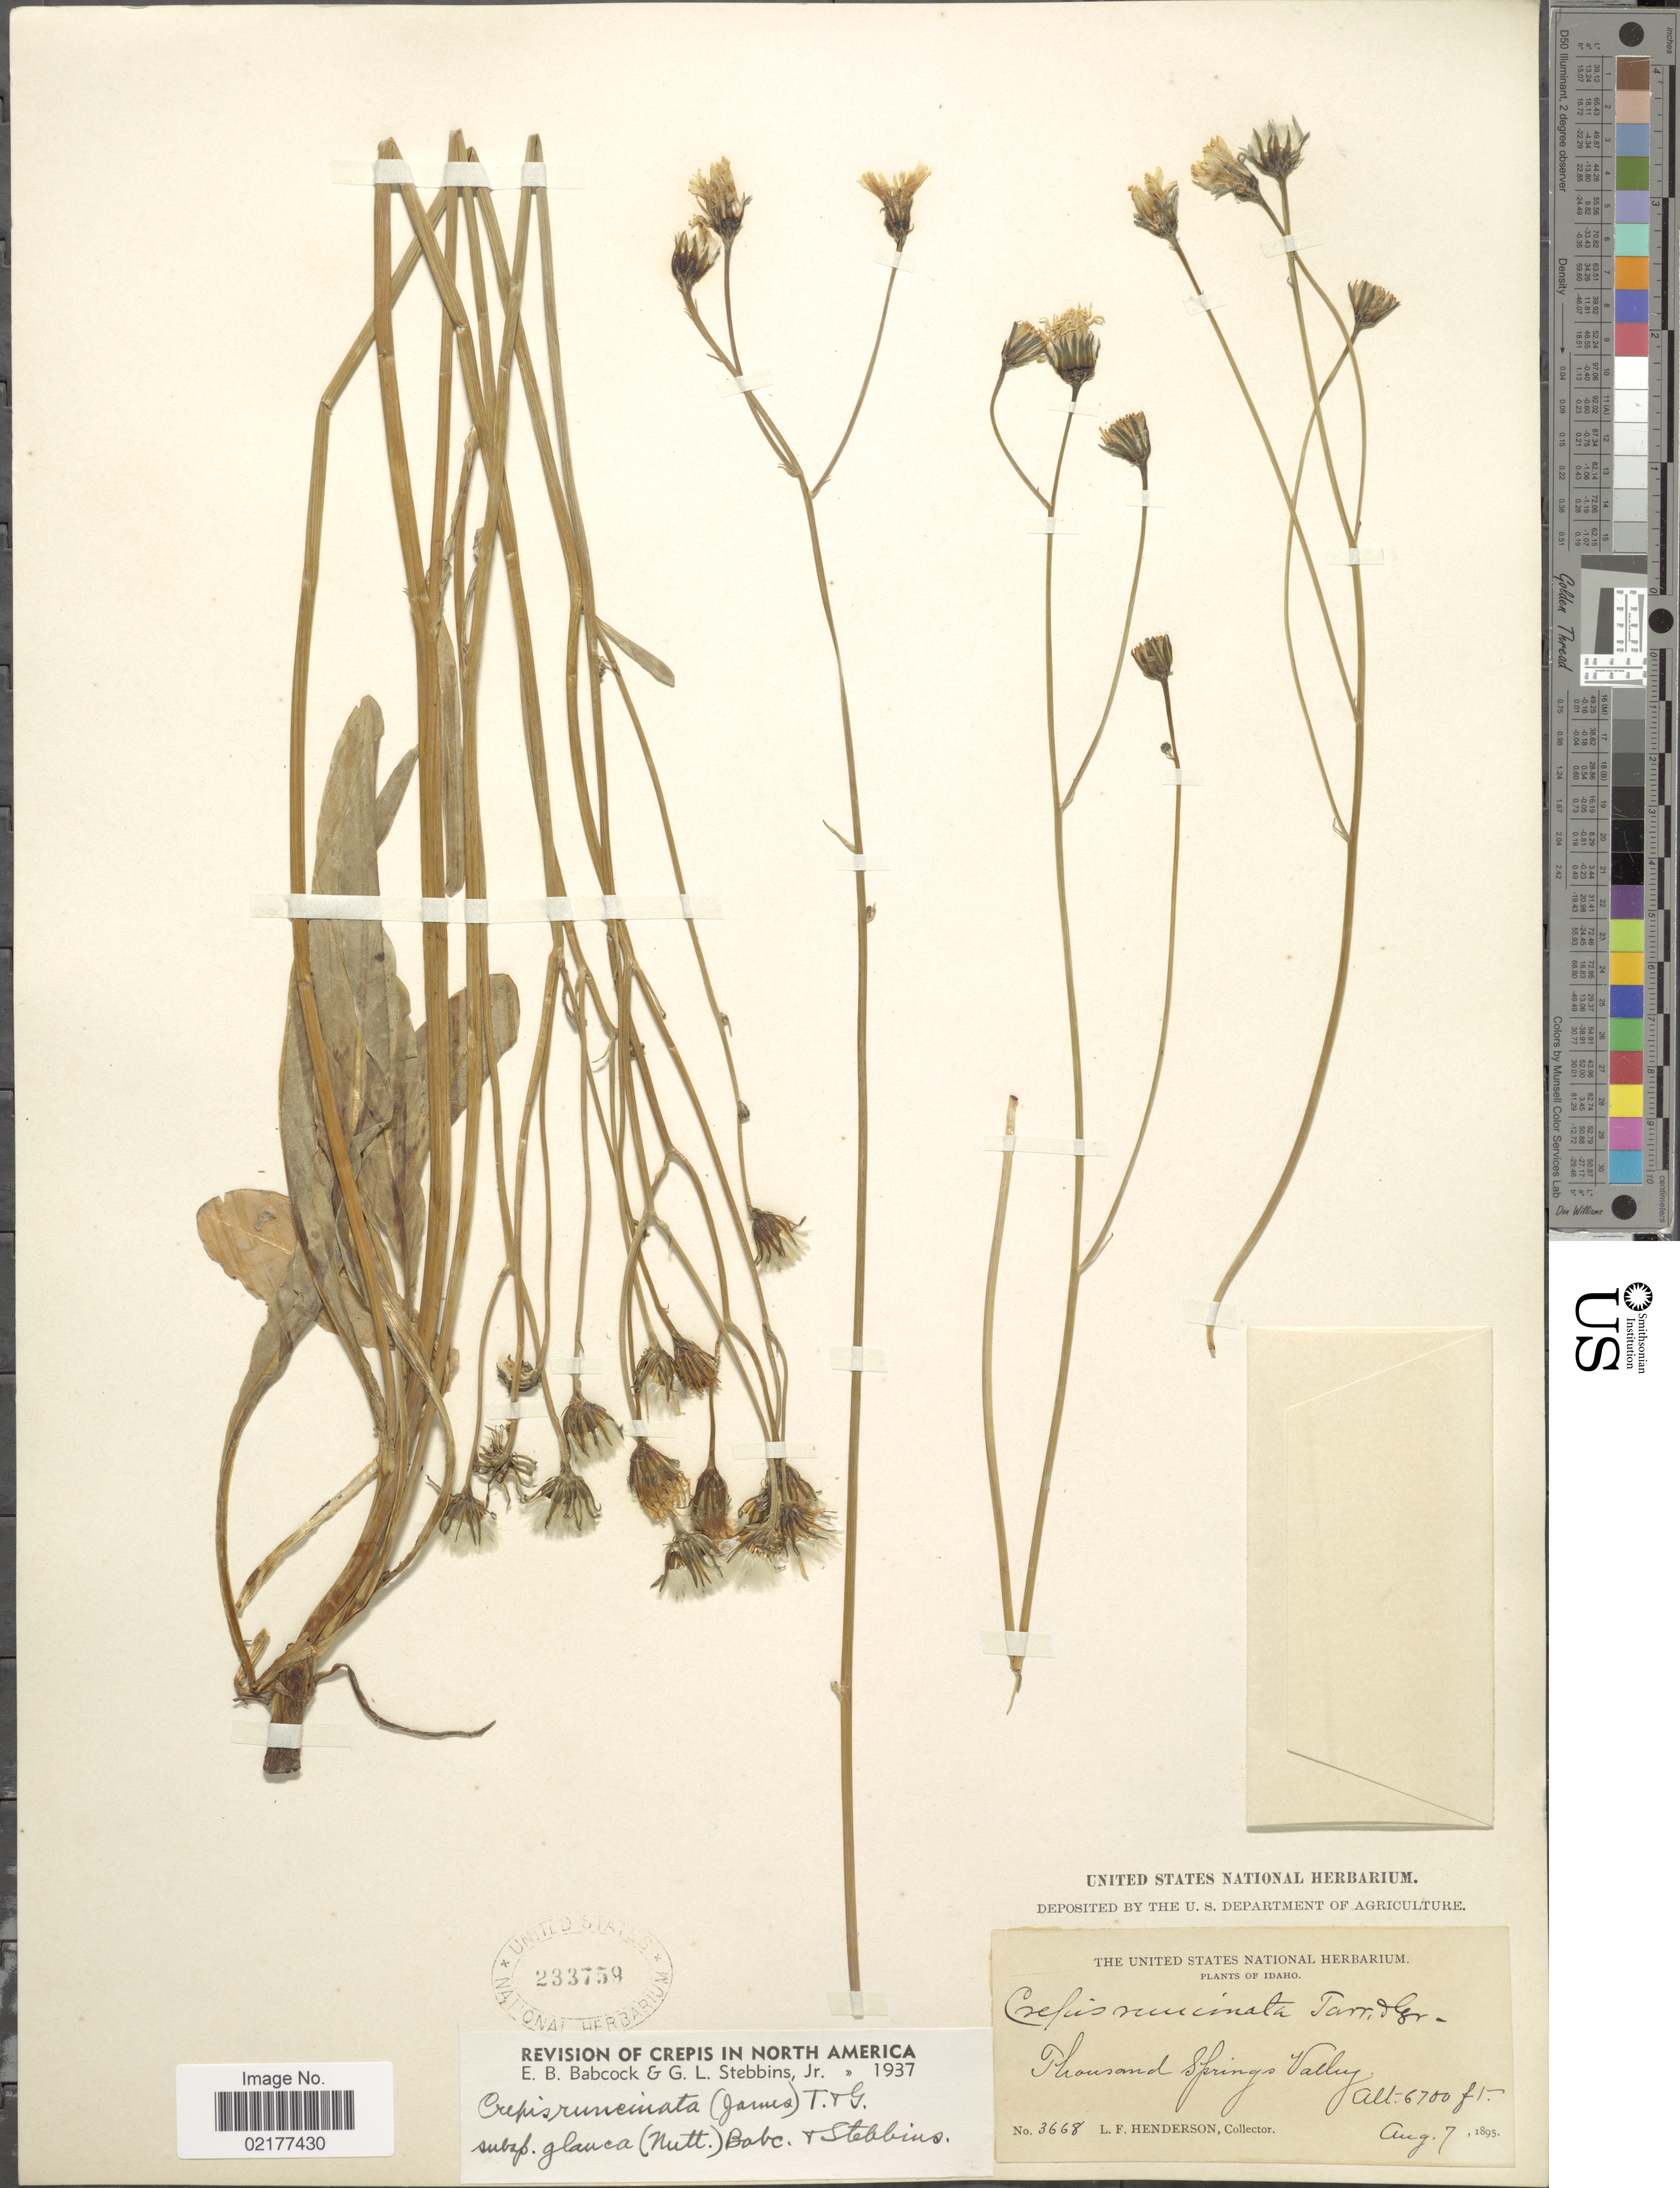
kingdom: Plantae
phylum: Tracheophyta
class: Magnoliopsida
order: Asterales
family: Asteraceae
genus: Crepis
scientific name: Crepis runcinata subsp. glauca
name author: (Nutt.) Babc. & Stebbins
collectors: L. Henderson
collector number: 3668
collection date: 1895-08-07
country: United States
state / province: Idaho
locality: Thousand Springs Valley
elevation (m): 2042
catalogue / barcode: US 23759